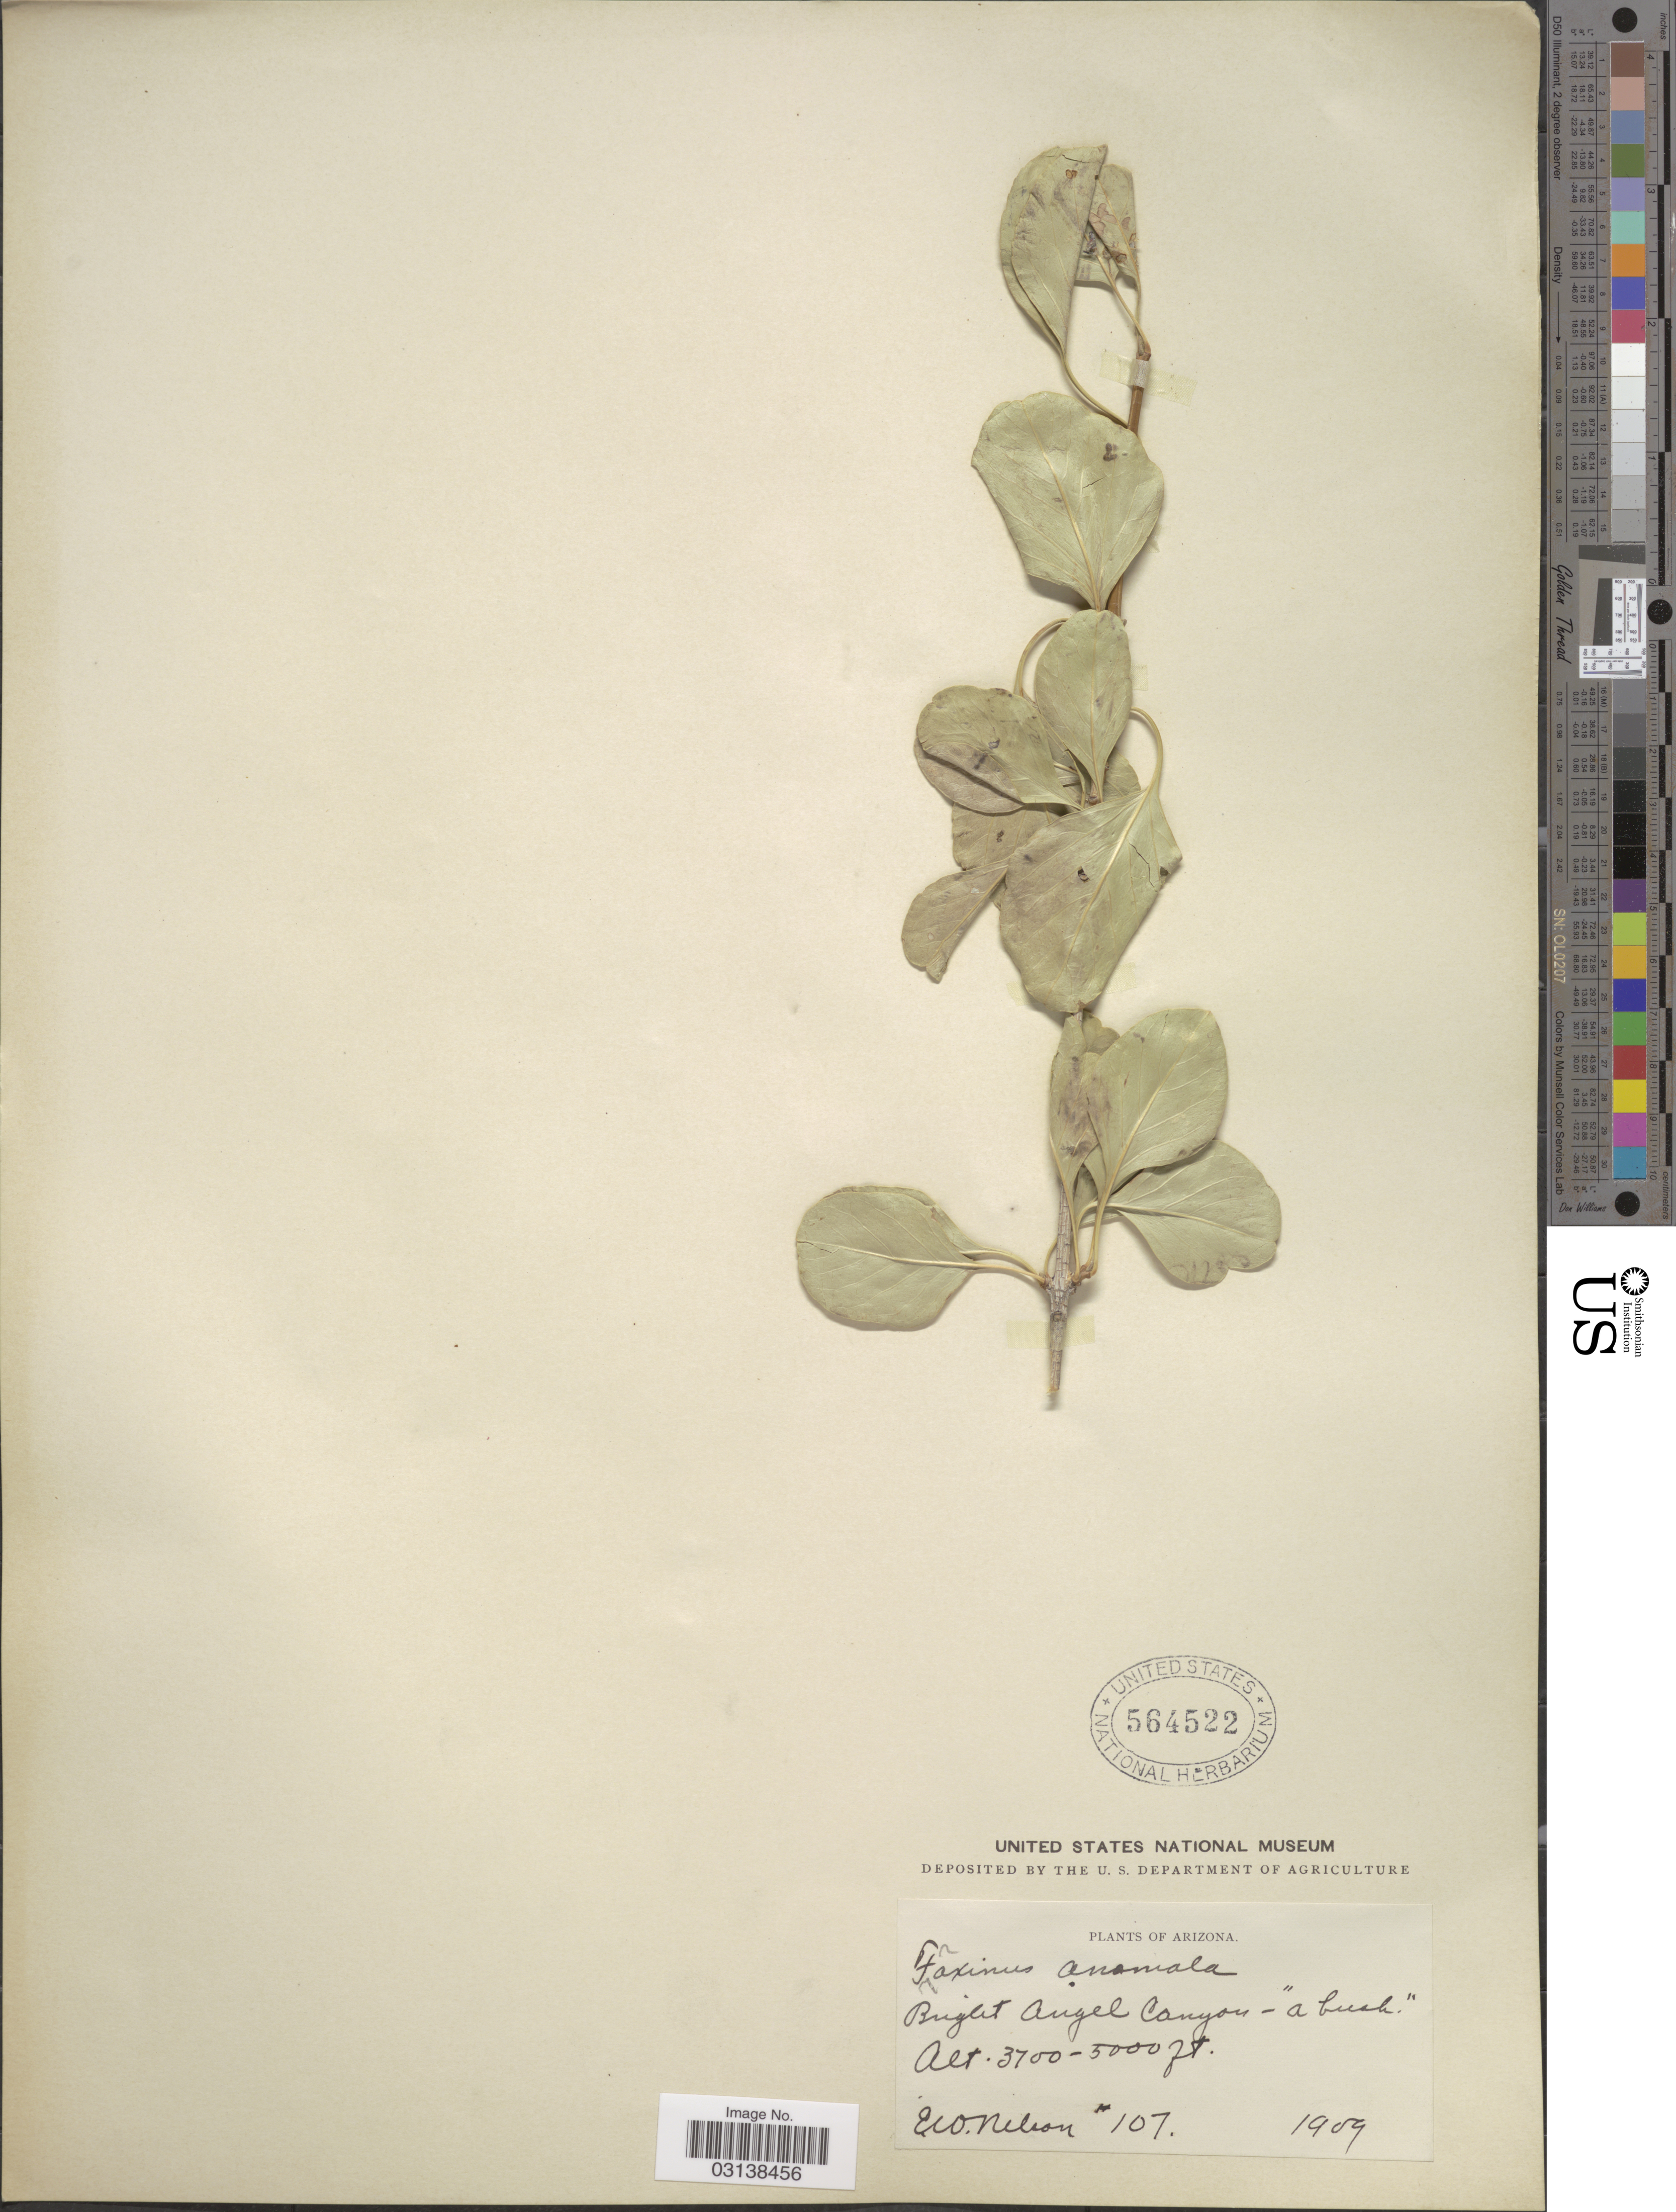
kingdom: Plantae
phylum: Tracheophyta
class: Magnoliopsida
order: Lamiales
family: Oleaceae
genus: Fraxinus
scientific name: Fraxinus anomala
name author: Torr. ex S. Watson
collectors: E. W. Nelson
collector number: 107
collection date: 1909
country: United States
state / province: Arizona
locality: Bright Angel Canyon - "a break."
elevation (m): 1128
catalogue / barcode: US 564522